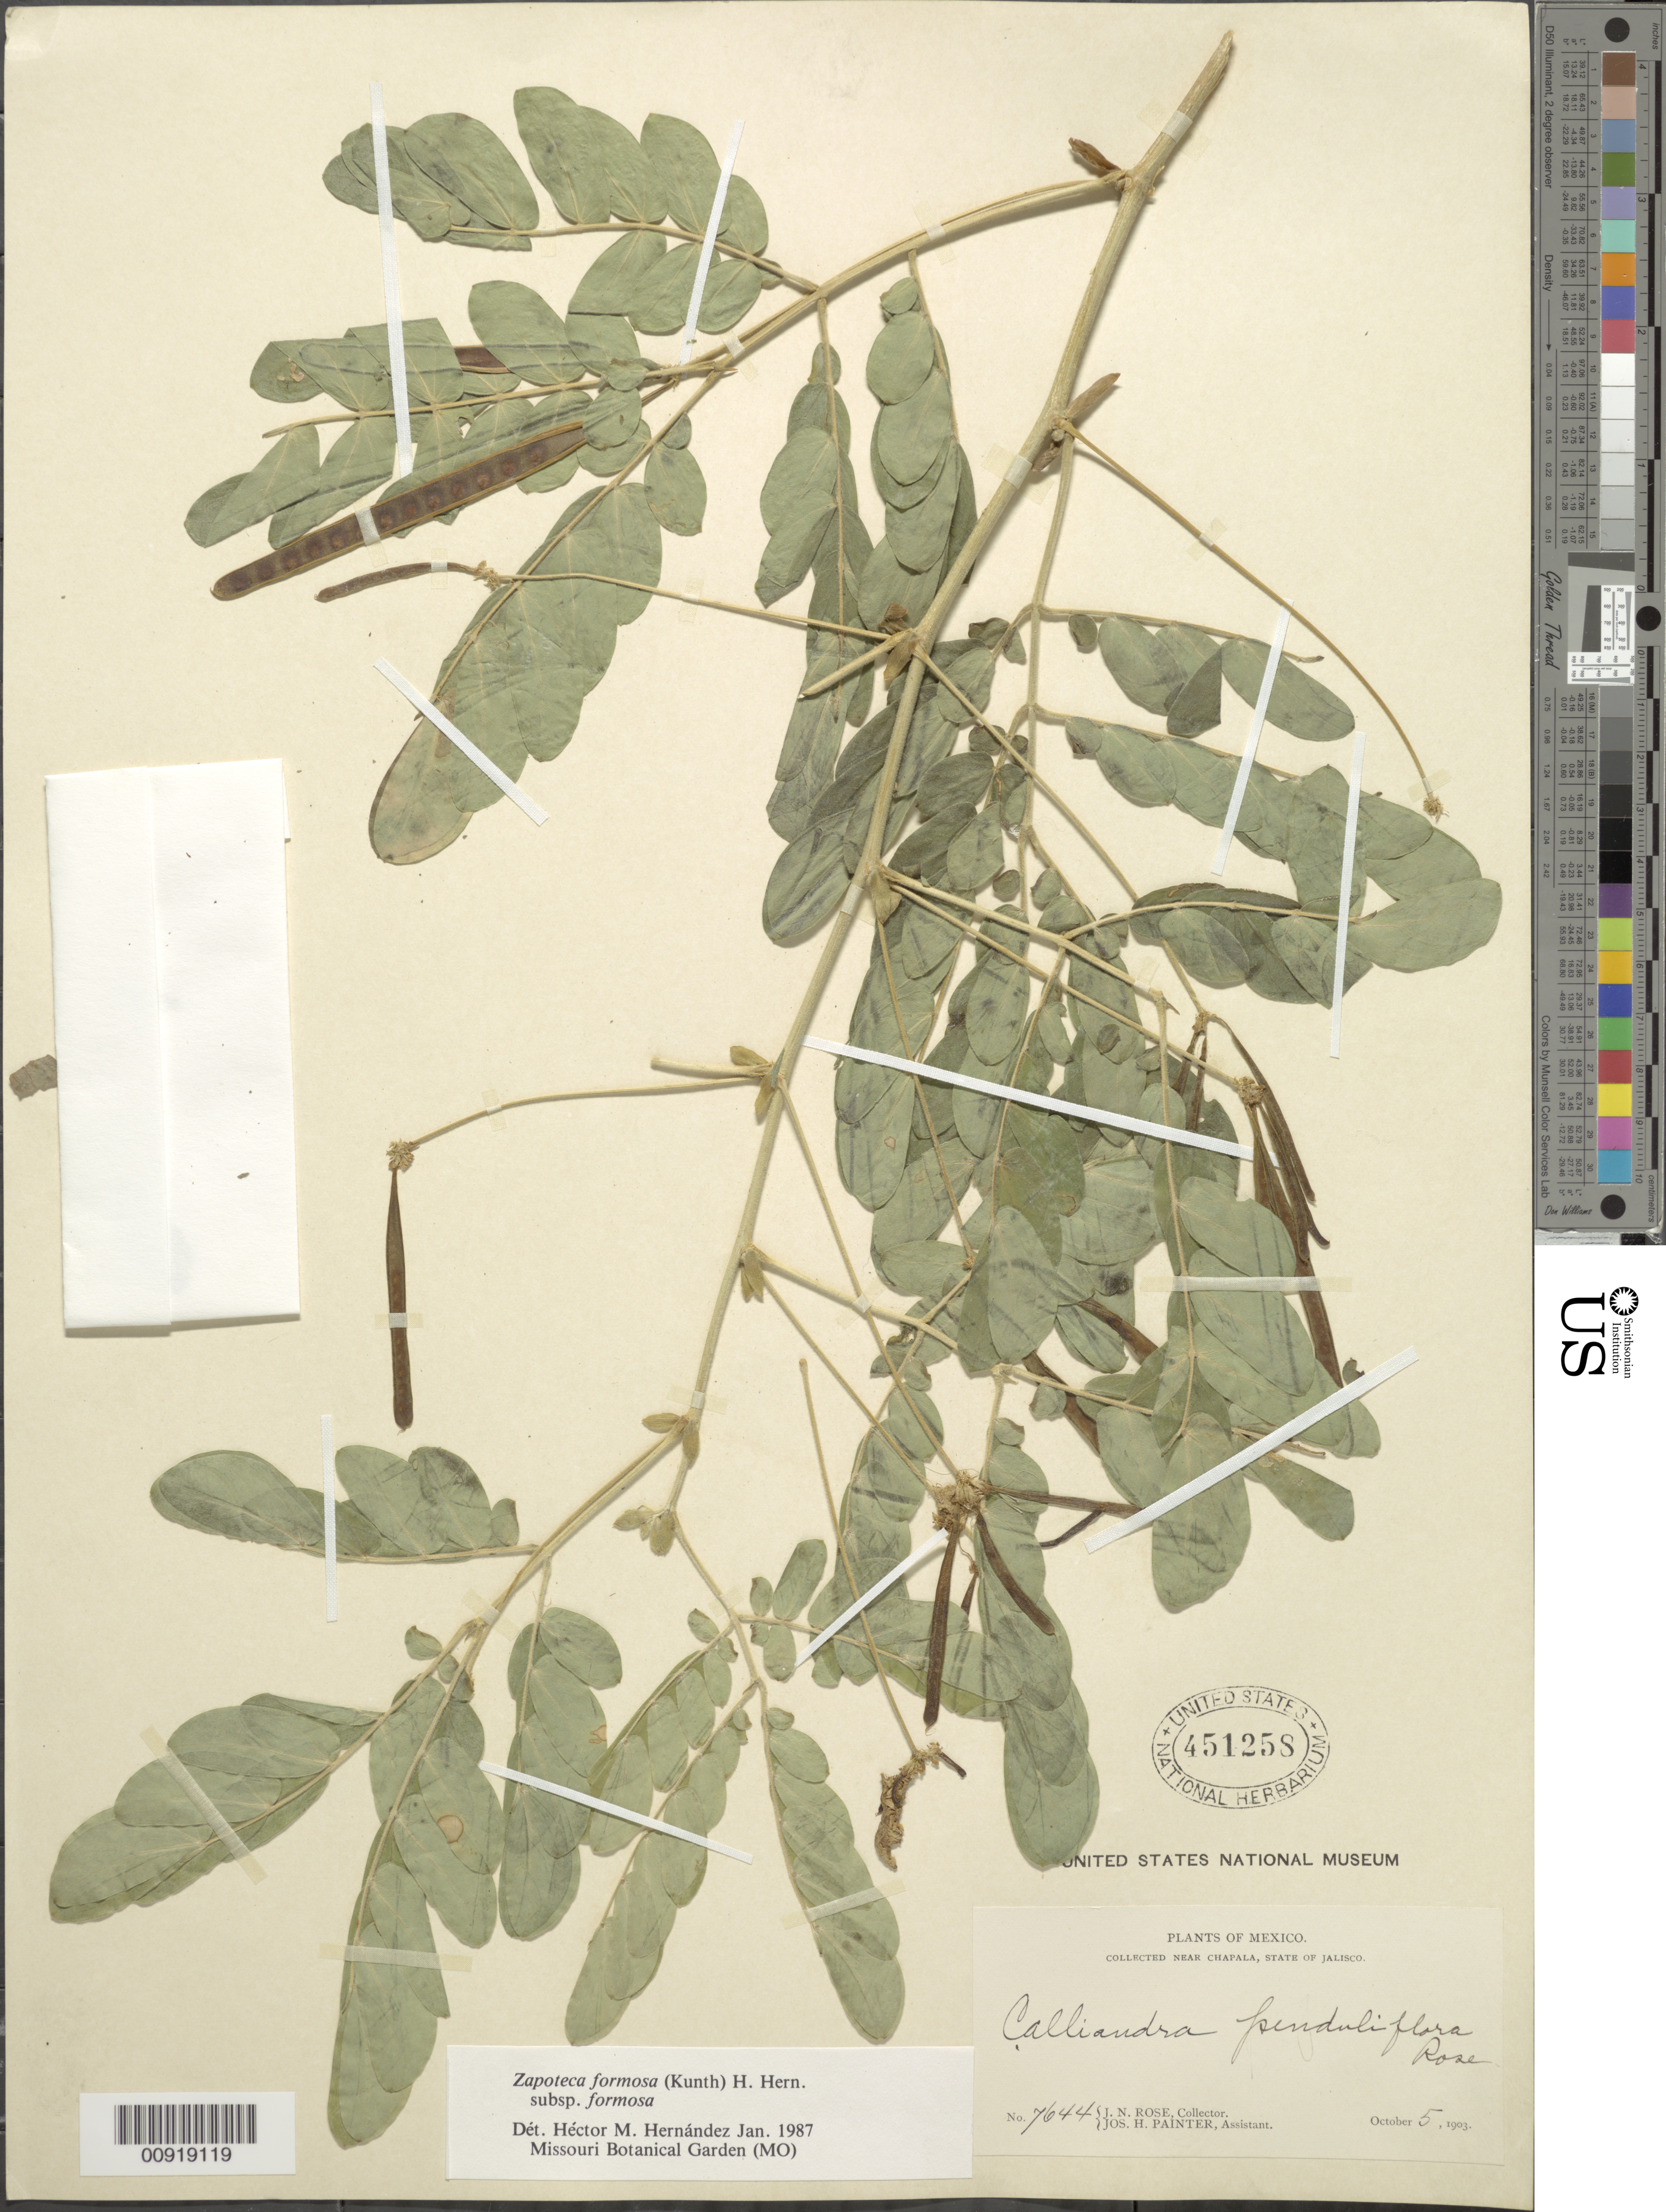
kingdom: Plantae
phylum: Tracheophyta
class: Magnoliopsida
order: Fabales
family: Fabaceae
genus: Zapoteca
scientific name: Zapoteca formosa subsp. formosa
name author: (Kunth) H.M. Hern.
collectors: J. N. Rose & J. H. Painter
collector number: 7644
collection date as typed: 05 Oct 1903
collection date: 1903-10-05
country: Mexico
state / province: Jalisco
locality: Near Chapala, State of Jalisco.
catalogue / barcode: US 451258